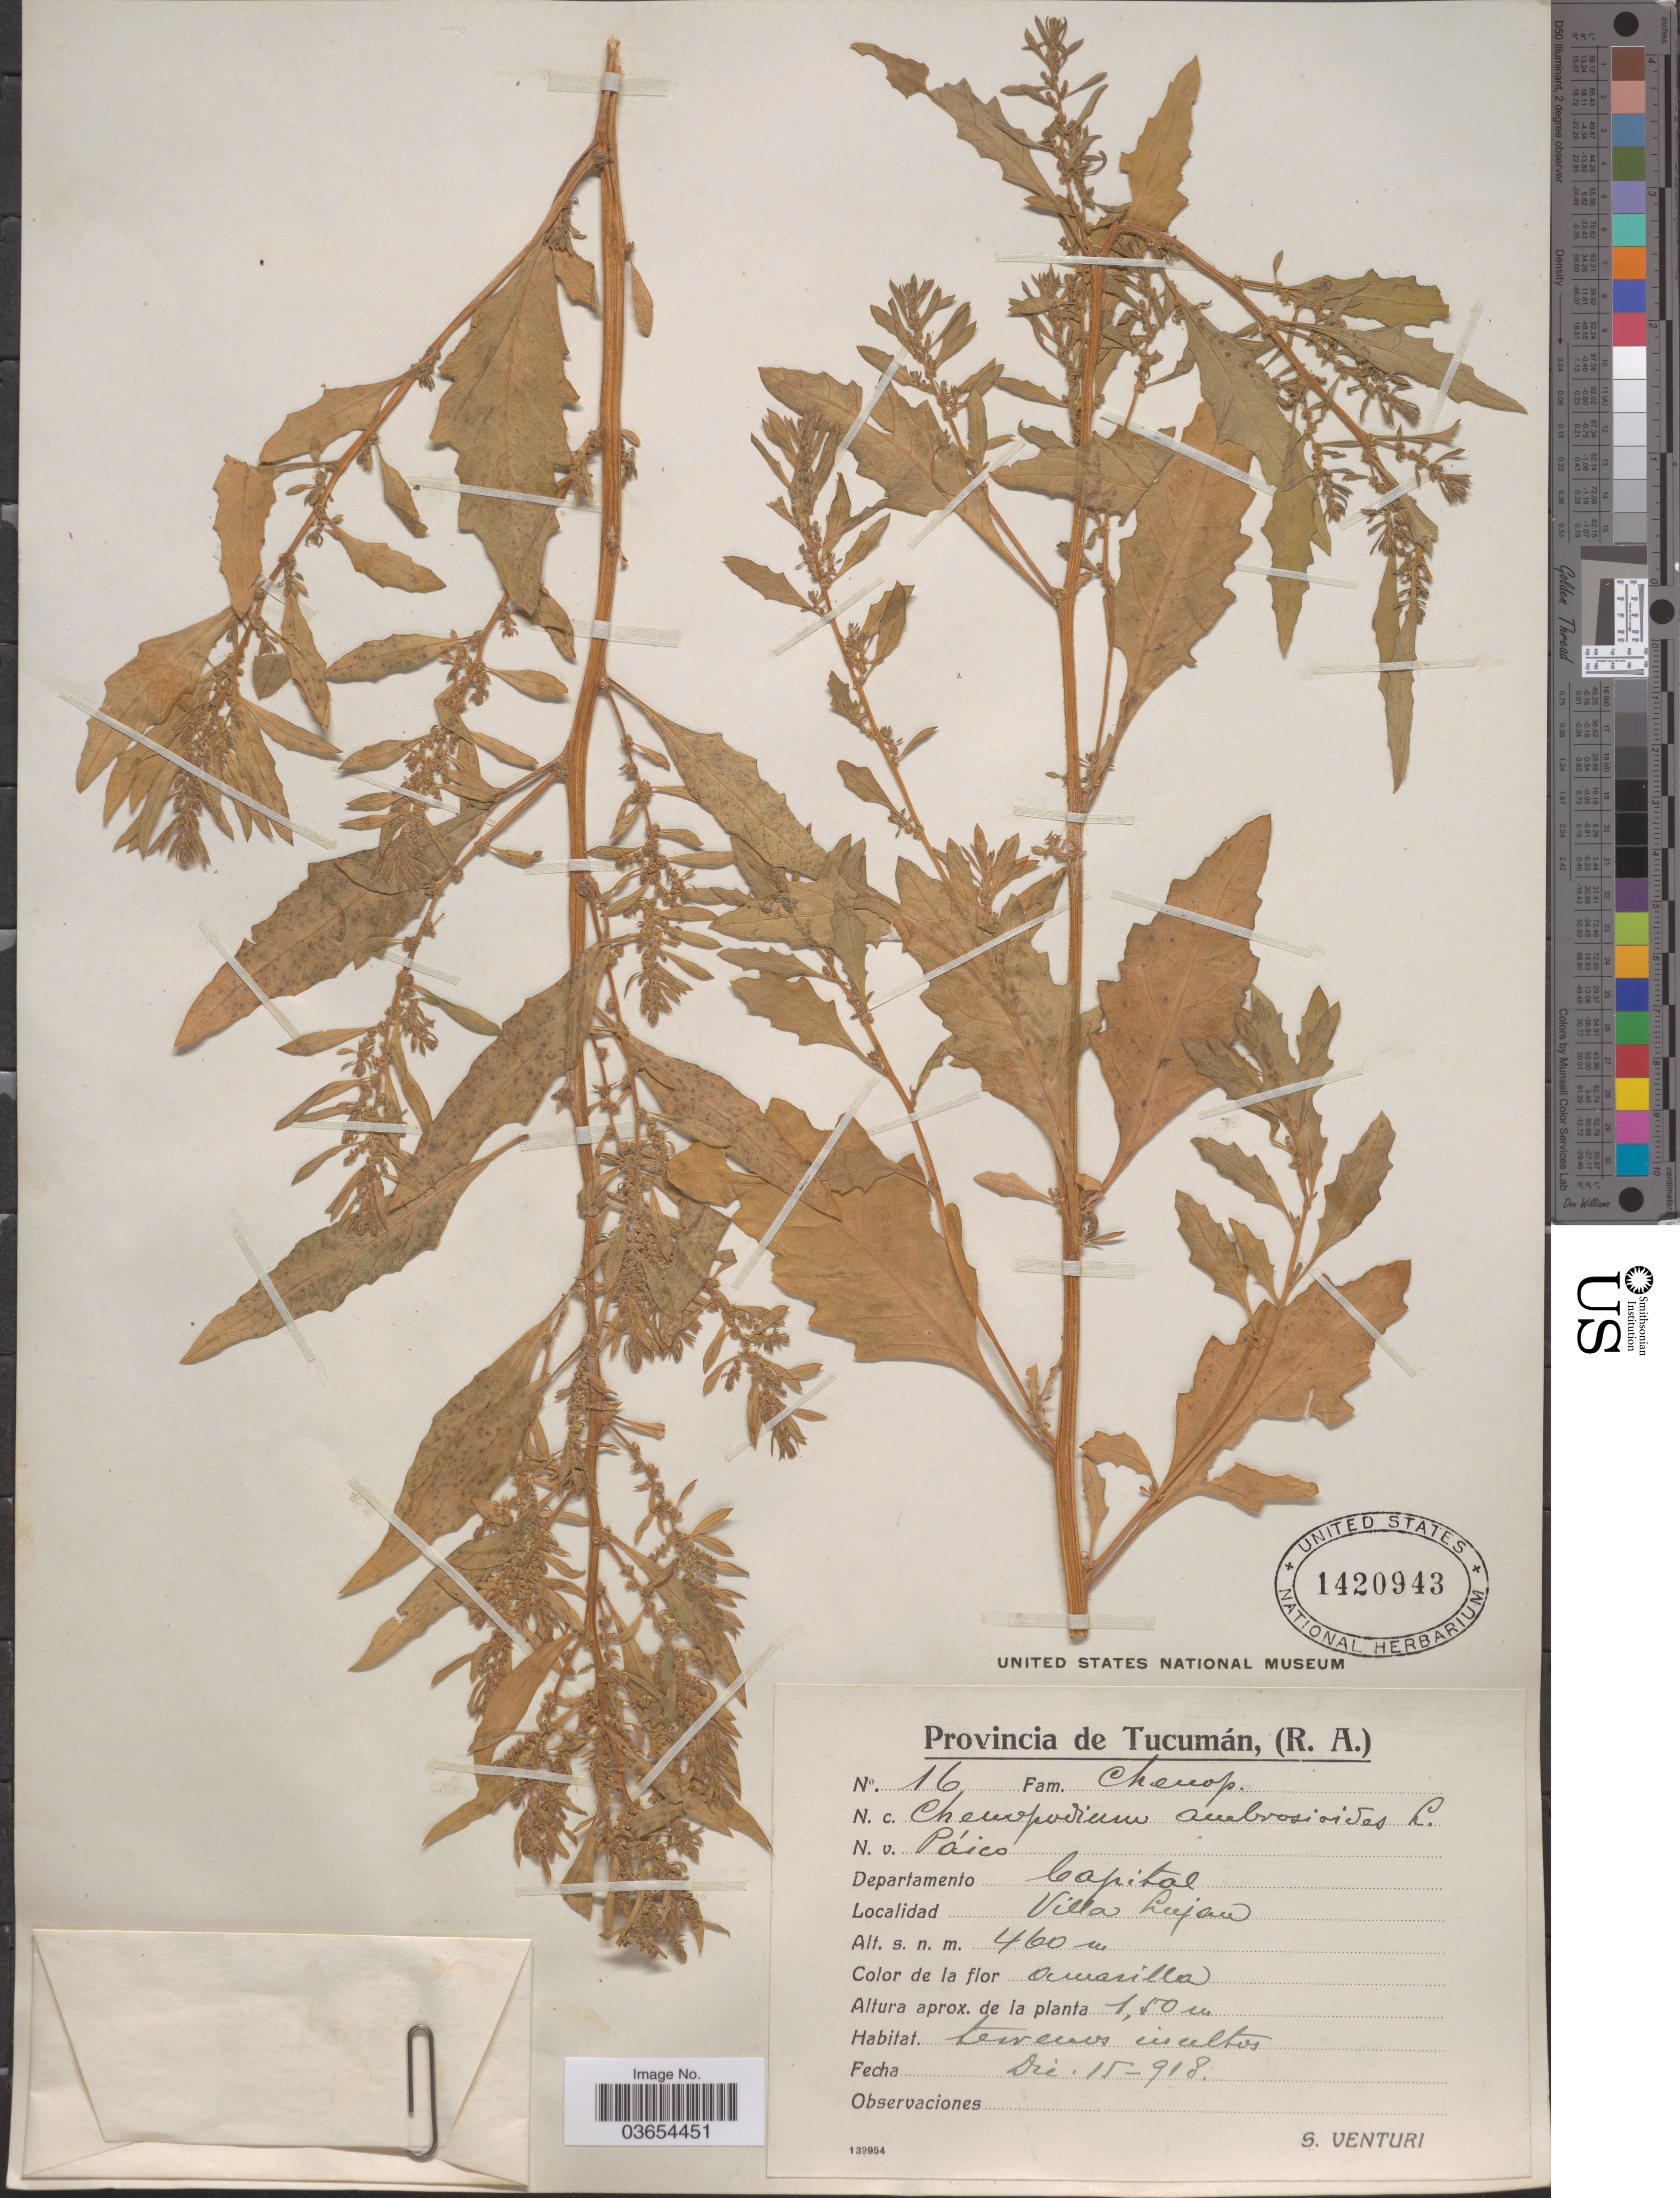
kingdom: Plantae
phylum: Tracheophyta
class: Magnoliopsida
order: Caryophyllales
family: Amaranthaceae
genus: Chenopodium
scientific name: Chenopodium ambrosioides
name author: L.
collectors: S. Venturi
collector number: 16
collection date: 1918-12-15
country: Argentina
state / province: Tucuman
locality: Departamento Capital. Villa Lujan.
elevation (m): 460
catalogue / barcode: US 1420943